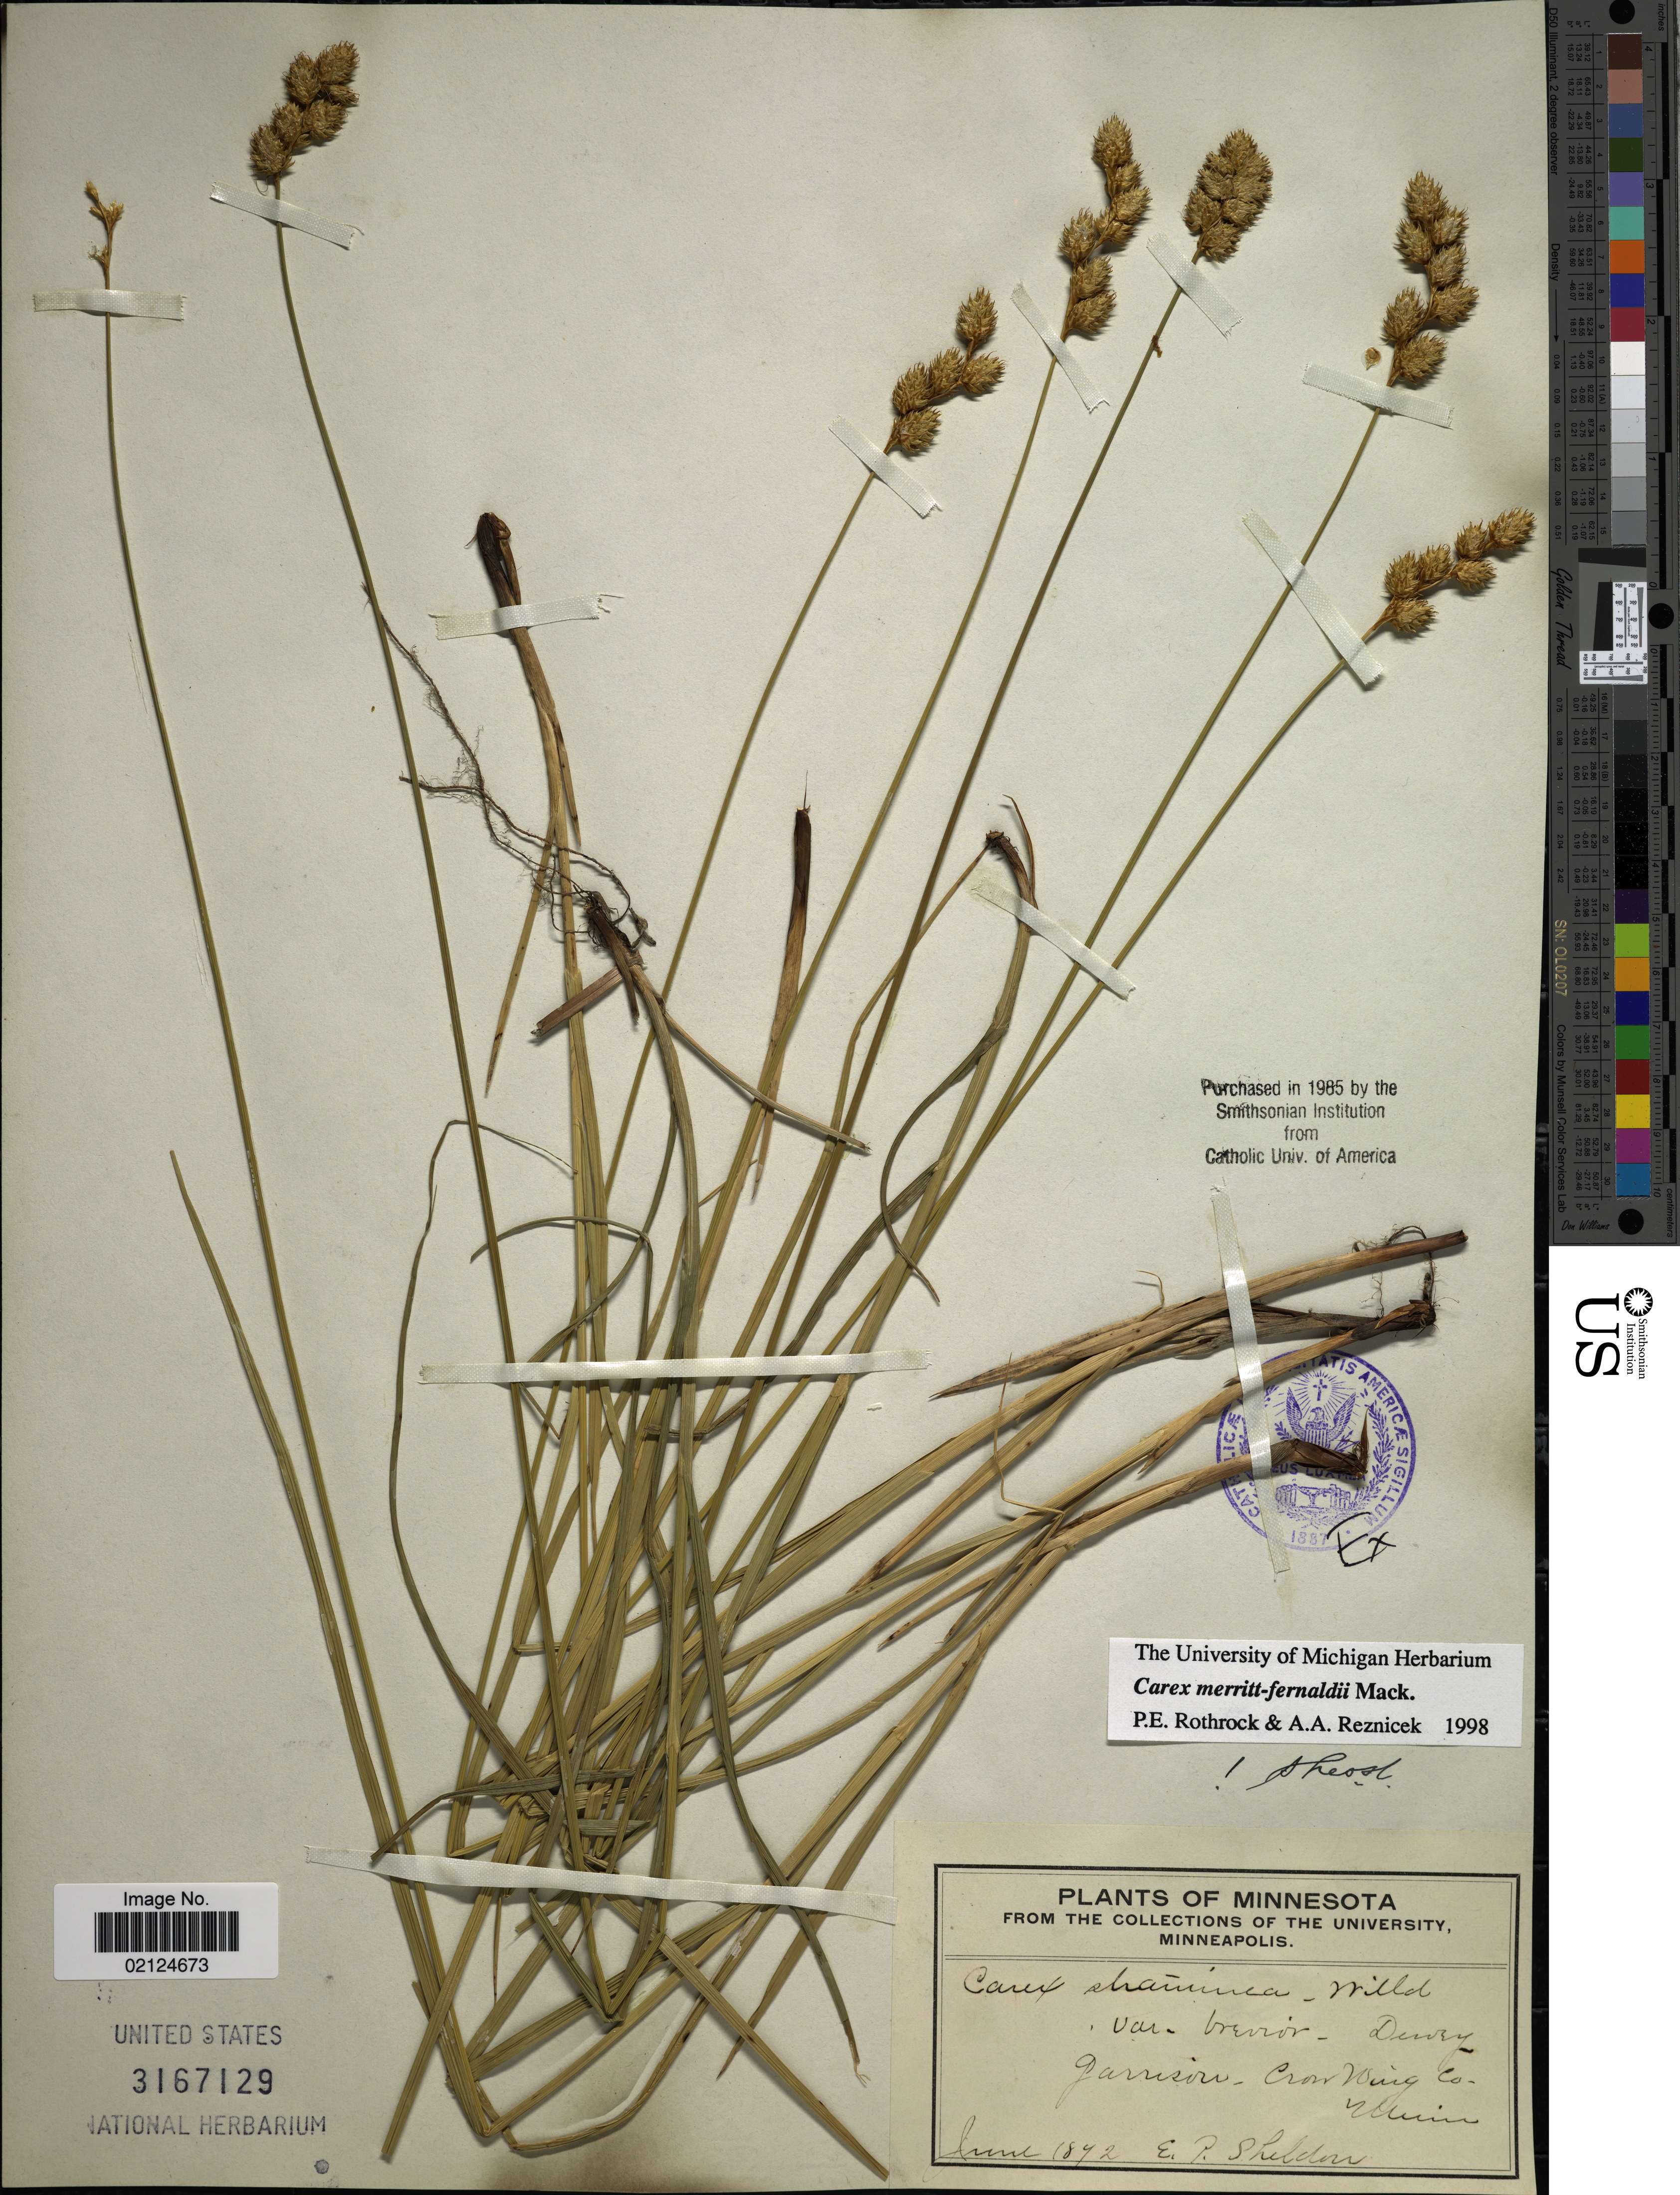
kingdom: Plantae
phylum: Tracheophyta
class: Liliopsida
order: Poales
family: Cyperaceae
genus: Carex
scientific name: Carex merritt-fernaldii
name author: Mack.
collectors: E. P. Sheldon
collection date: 1892-06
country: United States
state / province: Minnesota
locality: Garrison - Crown Wing Co.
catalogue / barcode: US 3167129